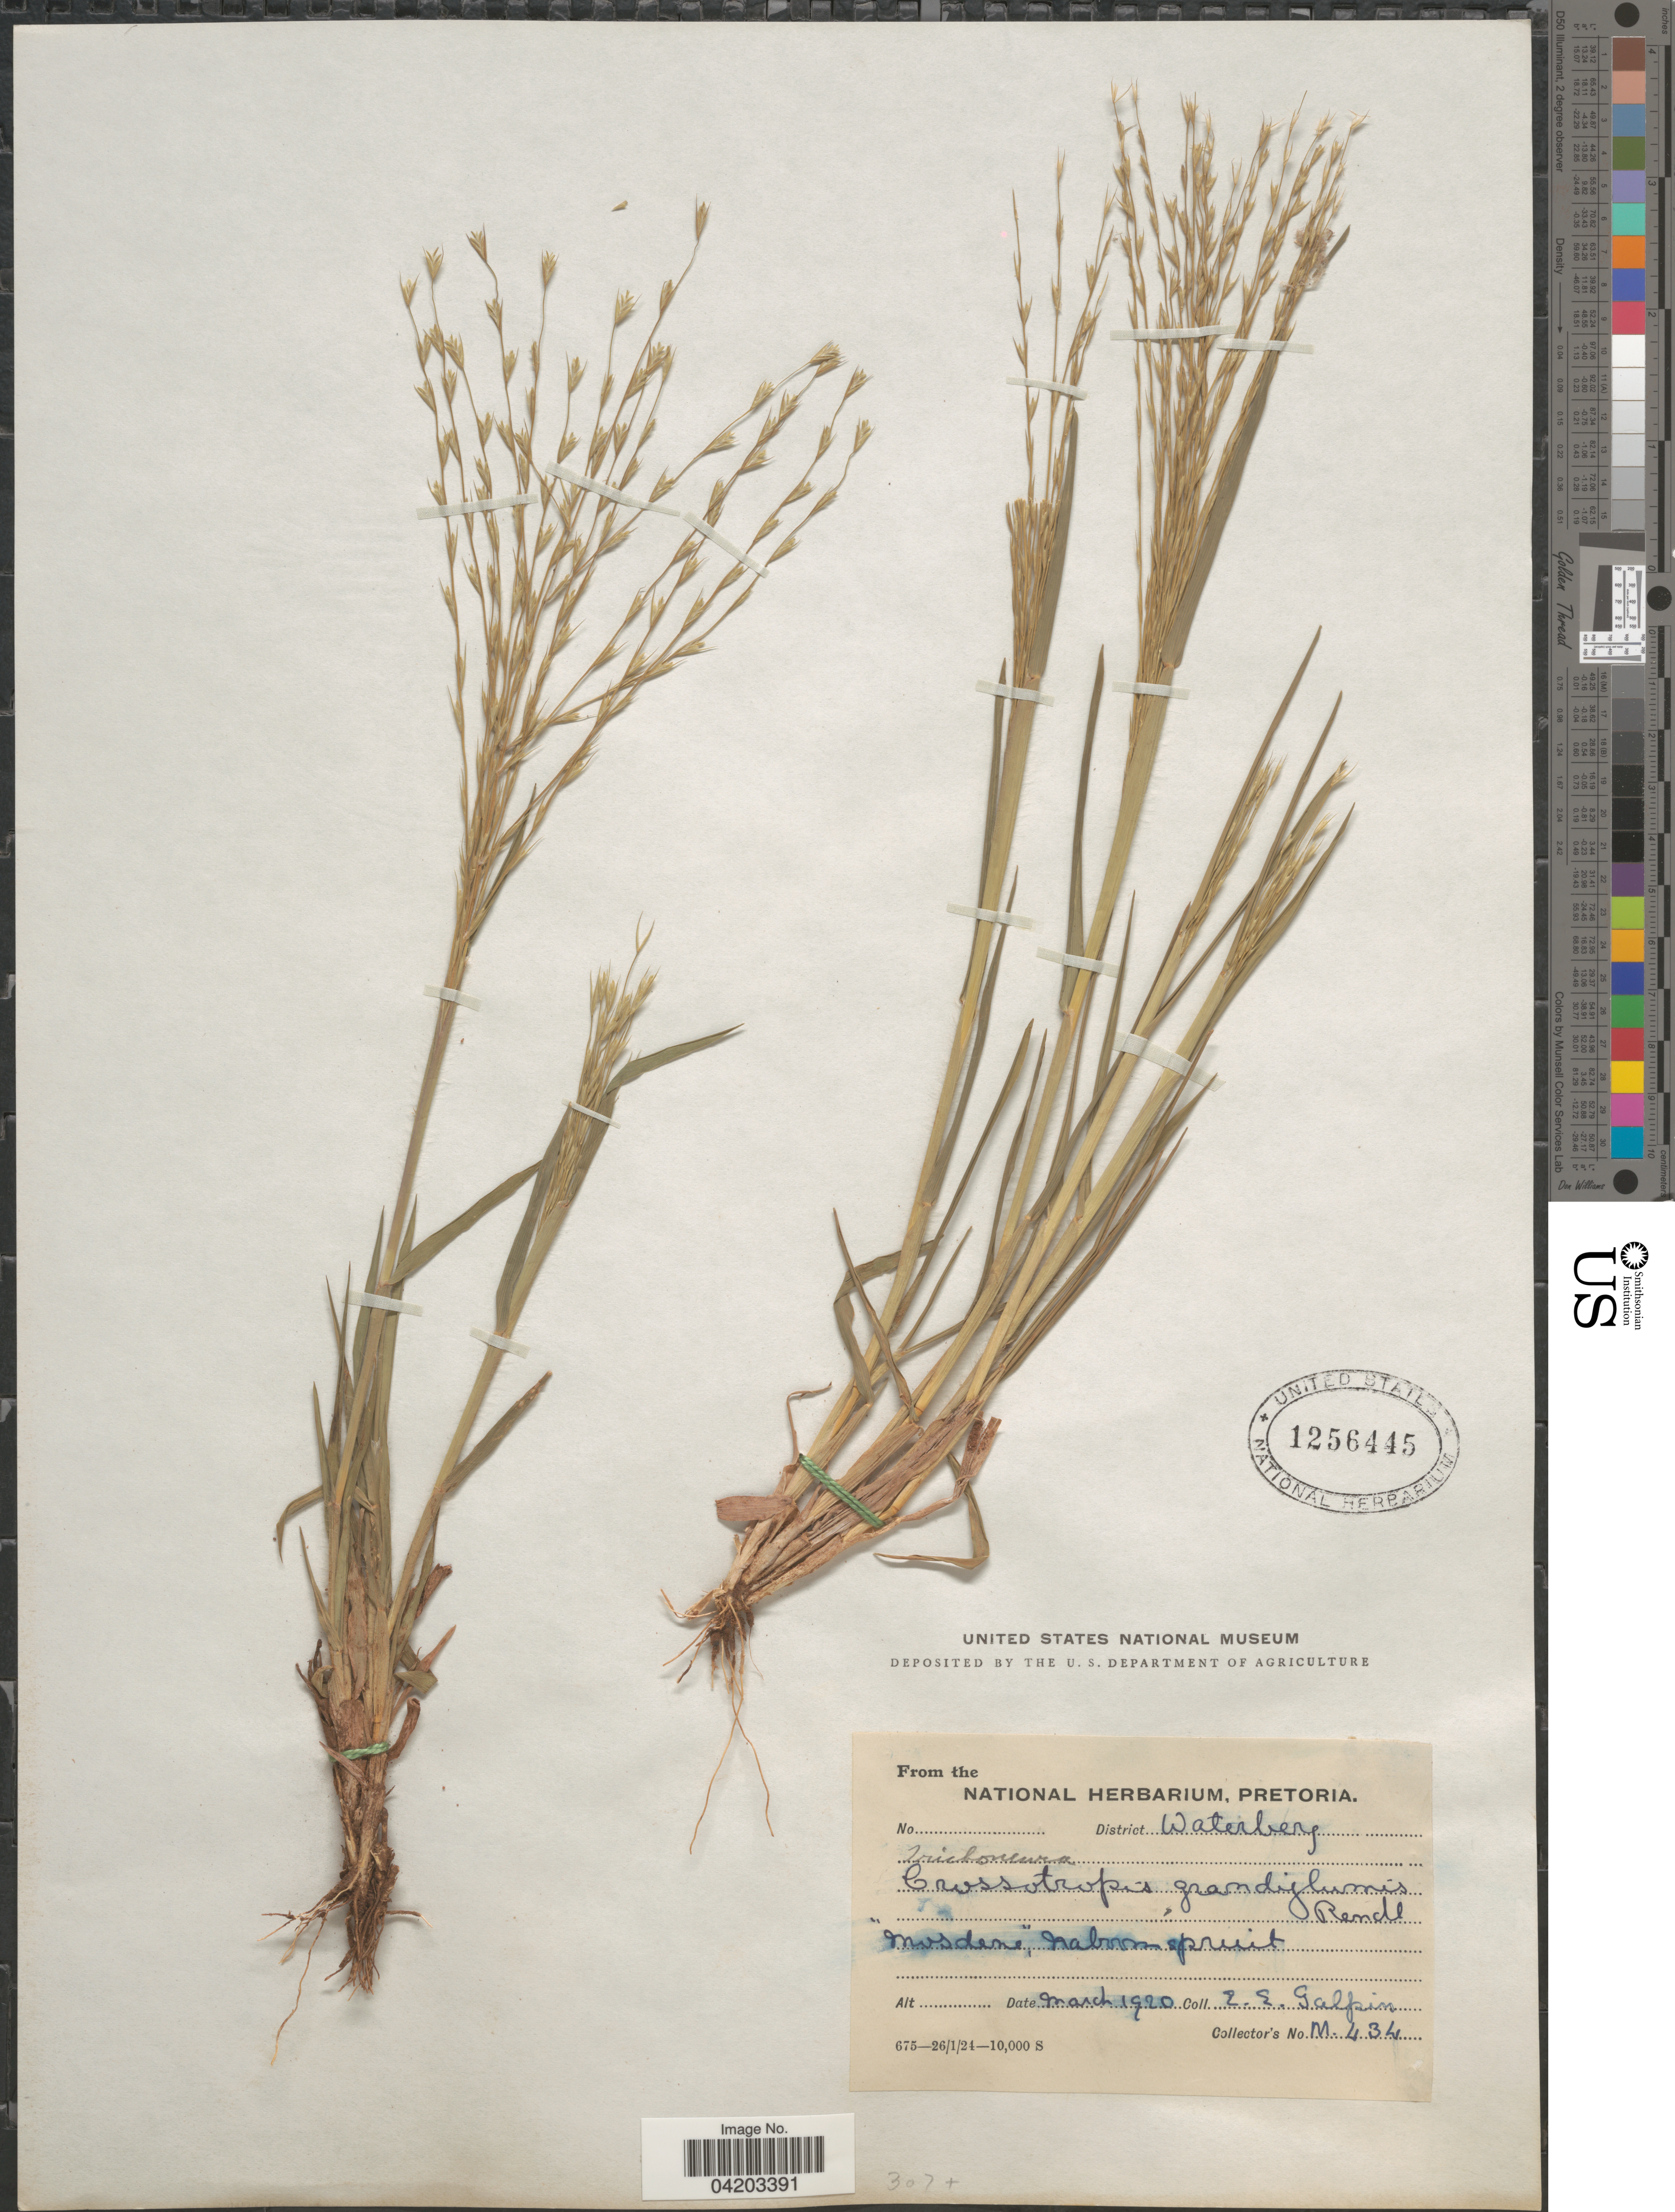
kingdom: Plantae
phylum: Tracheophyta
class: Liliopsida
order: Poales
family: Poaceae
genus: Trichoneura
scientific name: Trichoneura grandiglumis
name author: (Nees) Ekman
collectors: E. Galpin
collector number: M.434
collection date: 1920-03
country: South Africa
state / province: Limpopo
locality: District Waterberg. "Mosdene", Naboomspruit.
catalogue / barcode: US 1256445